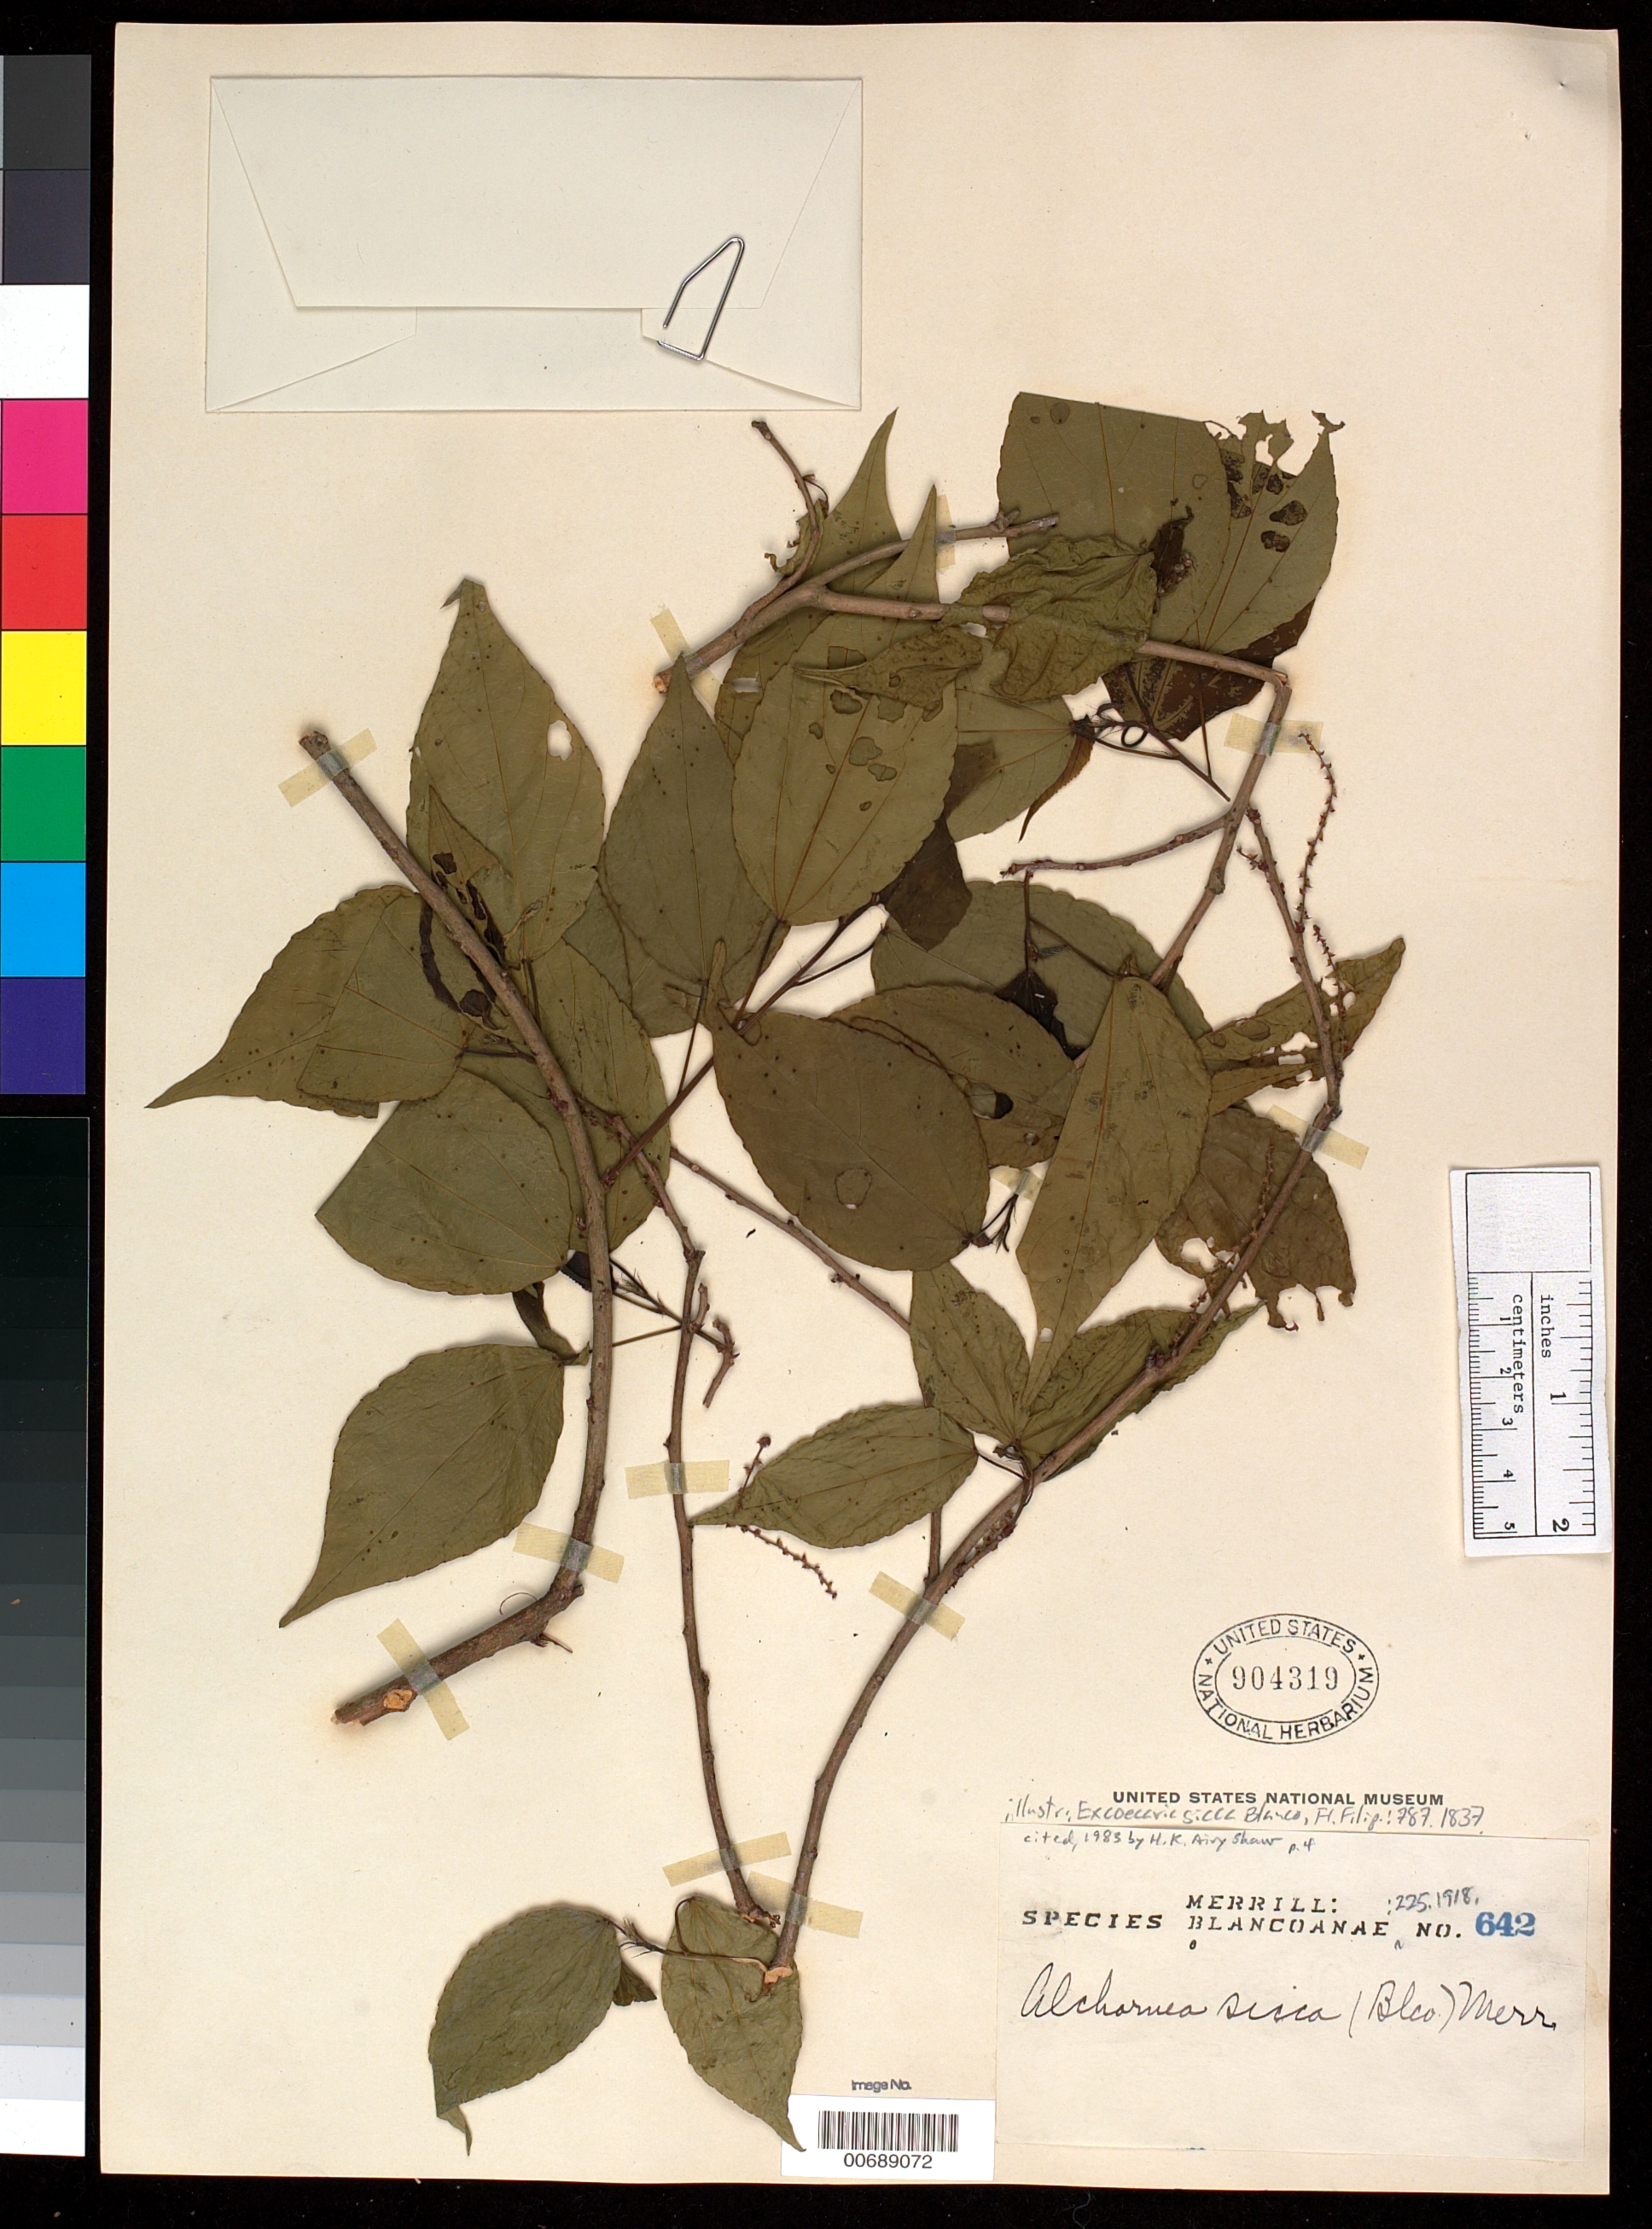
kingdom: Plantae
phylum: Tracheophyta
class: Magnoliopsida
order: Malpighiales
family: Euphorbiaceae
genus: Alchornea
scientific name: Alchornea sicca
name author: (Blanco) Merr.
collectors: E. D. Merrill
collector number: Sp. Blancoan. 0642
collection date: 1914-04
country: Philippines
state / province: National Capital Region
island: Luzon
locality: Pasig Rive opposite Guadalupe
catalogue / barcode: US 904319